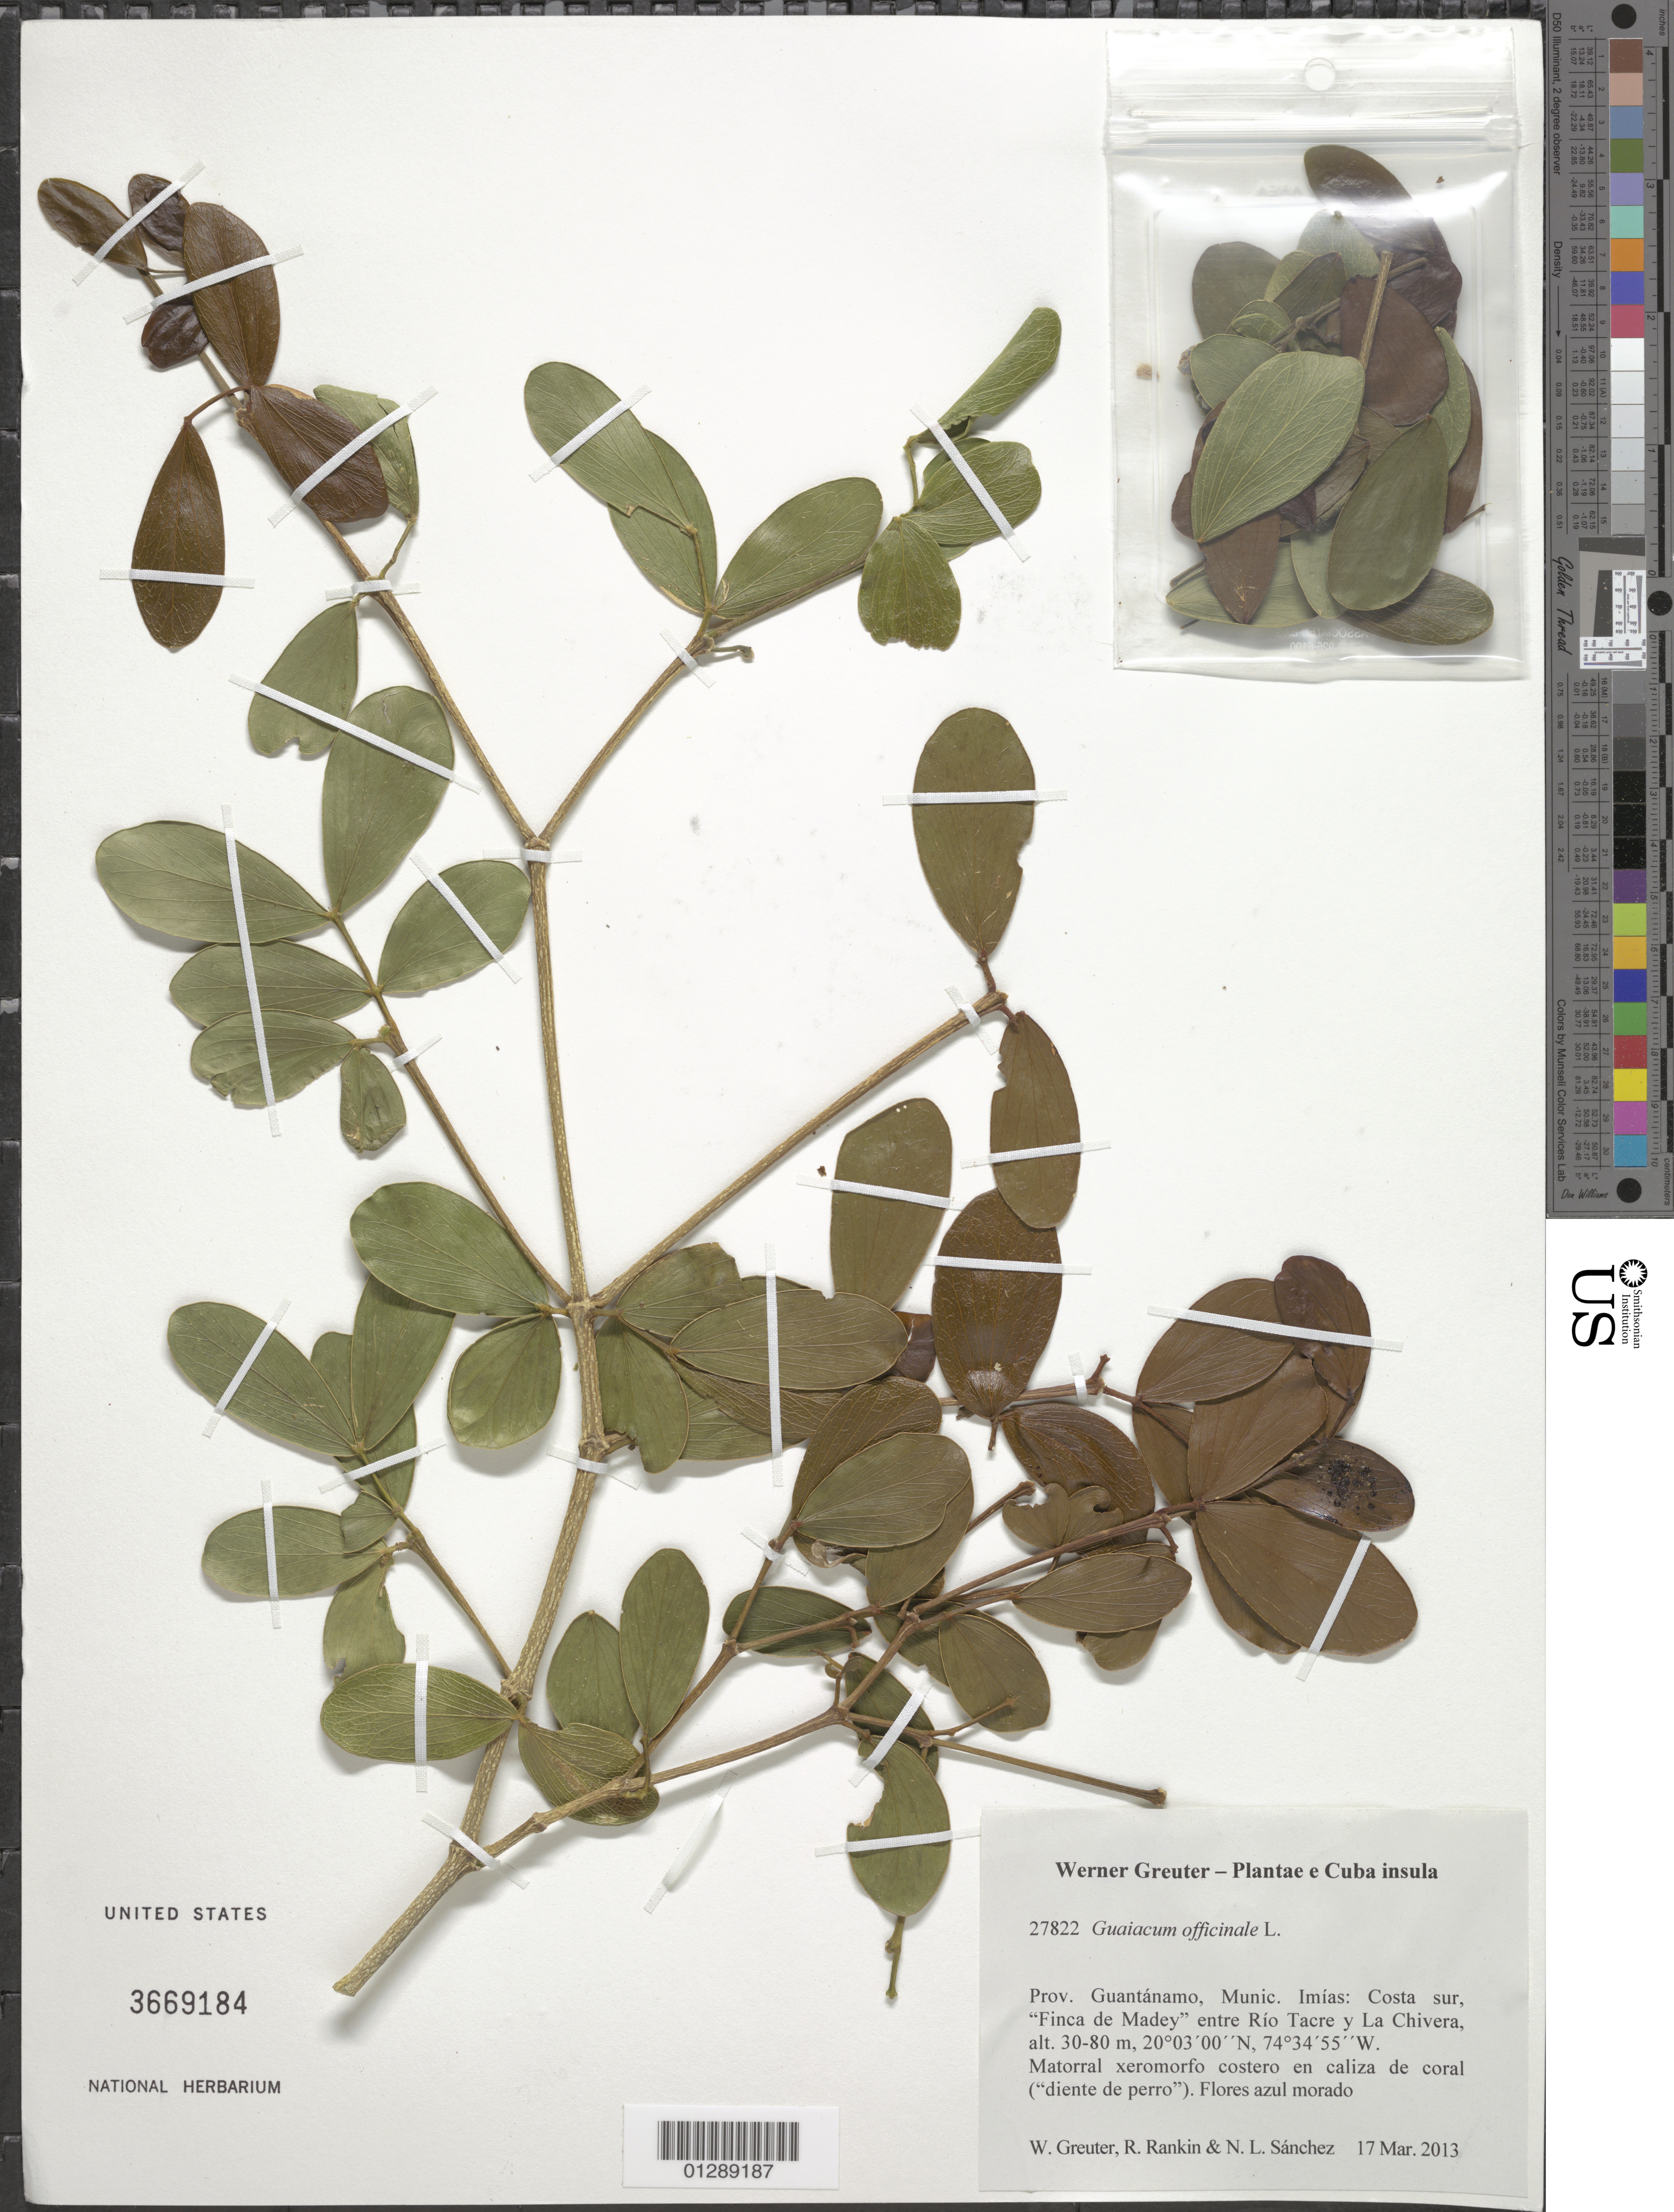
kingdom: Plantae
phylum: Tracheophyta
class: Magnoliopsida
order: Zygophyllales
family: Zygophyllaceae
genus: Guaiacum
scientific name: Guaiacum officinale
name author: L.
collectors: W. R. Greuter, R. Rankin Rodriguez & N. Sanchez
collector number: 27822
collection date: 2013-03-17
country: Cuba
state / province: Guantanamo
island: Cuba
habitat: Matorral xeromorfo costero en caliza de coral ("diente de perro").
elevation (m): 30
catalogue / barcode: US 3669184